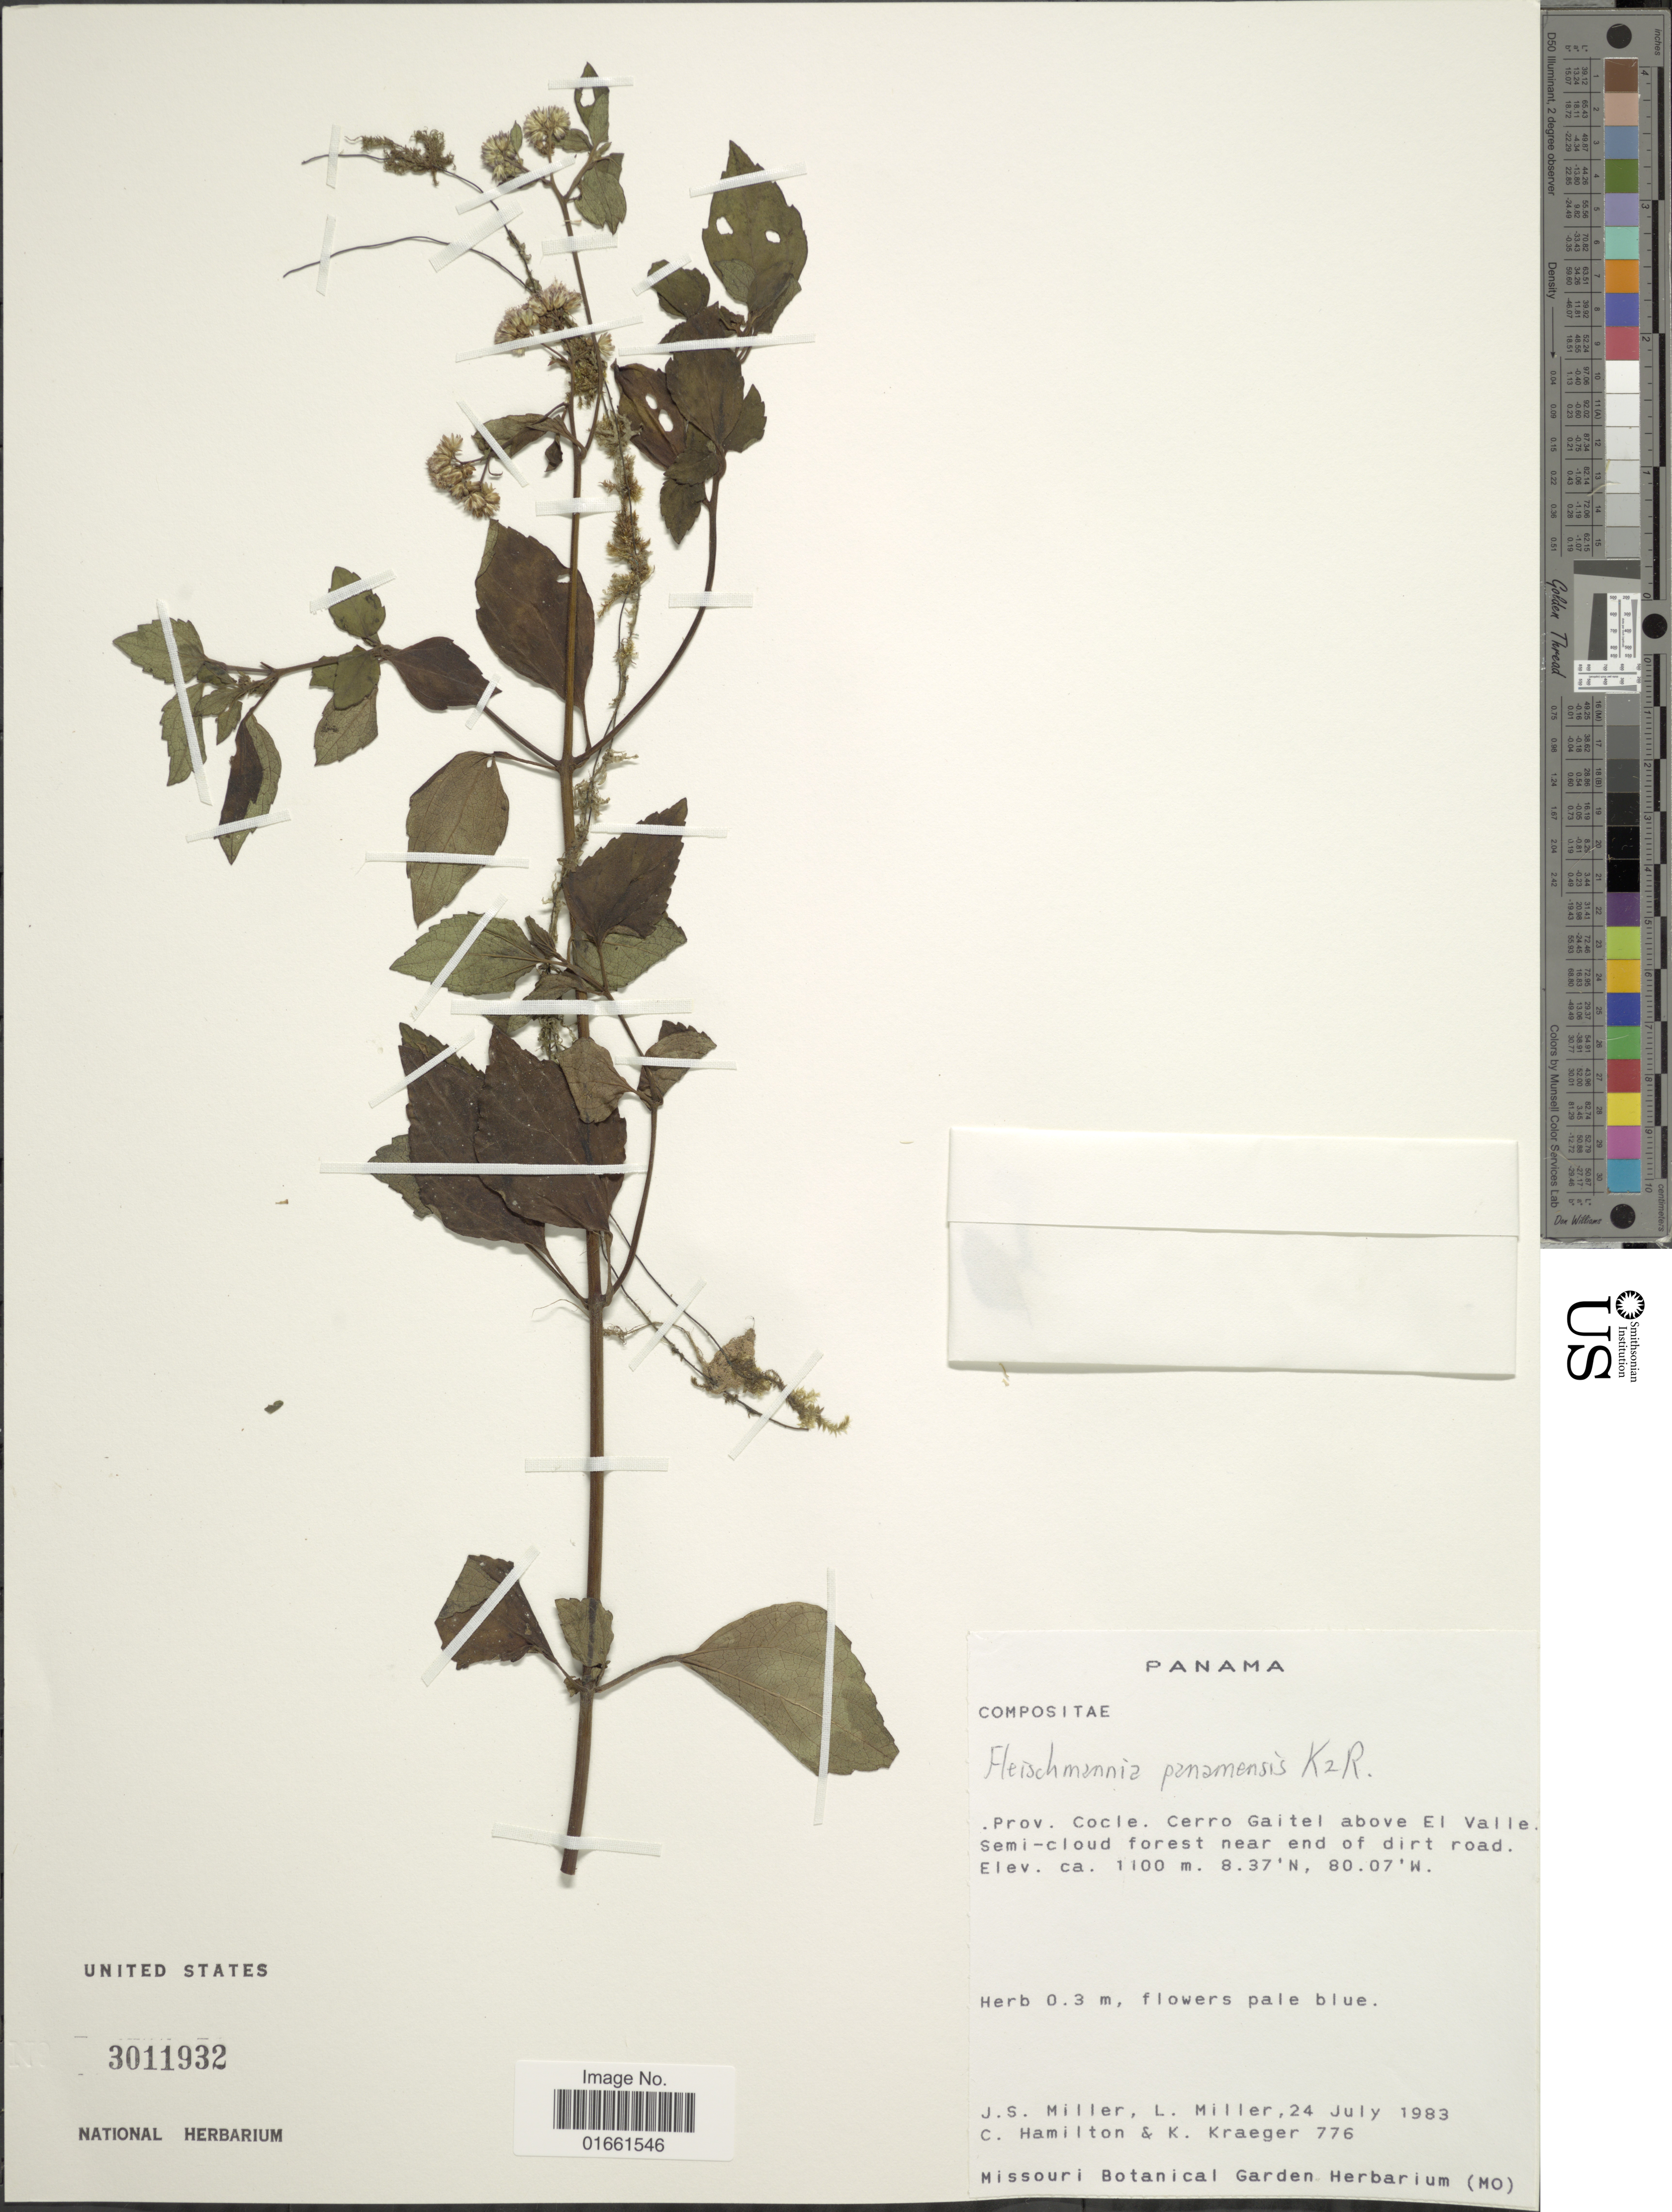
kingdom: Plantae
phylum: Tracheophyta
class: Magnoliopsida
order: Asterales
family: Asteraceae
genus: Fleischmannia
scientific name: Fleischmannia panamensis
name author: R.M. King & H. Rob.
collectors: J. S. Miller, L. Miller, C. Hamilton & K. Kraeger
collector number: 776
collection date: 1983-07-24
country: Panama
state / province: Coclé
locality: Prov. Cocle, Cerro Gaitel above El Valle Semi - cloud forest near end of dirt road.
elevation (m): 1100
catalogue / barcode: US 3011932